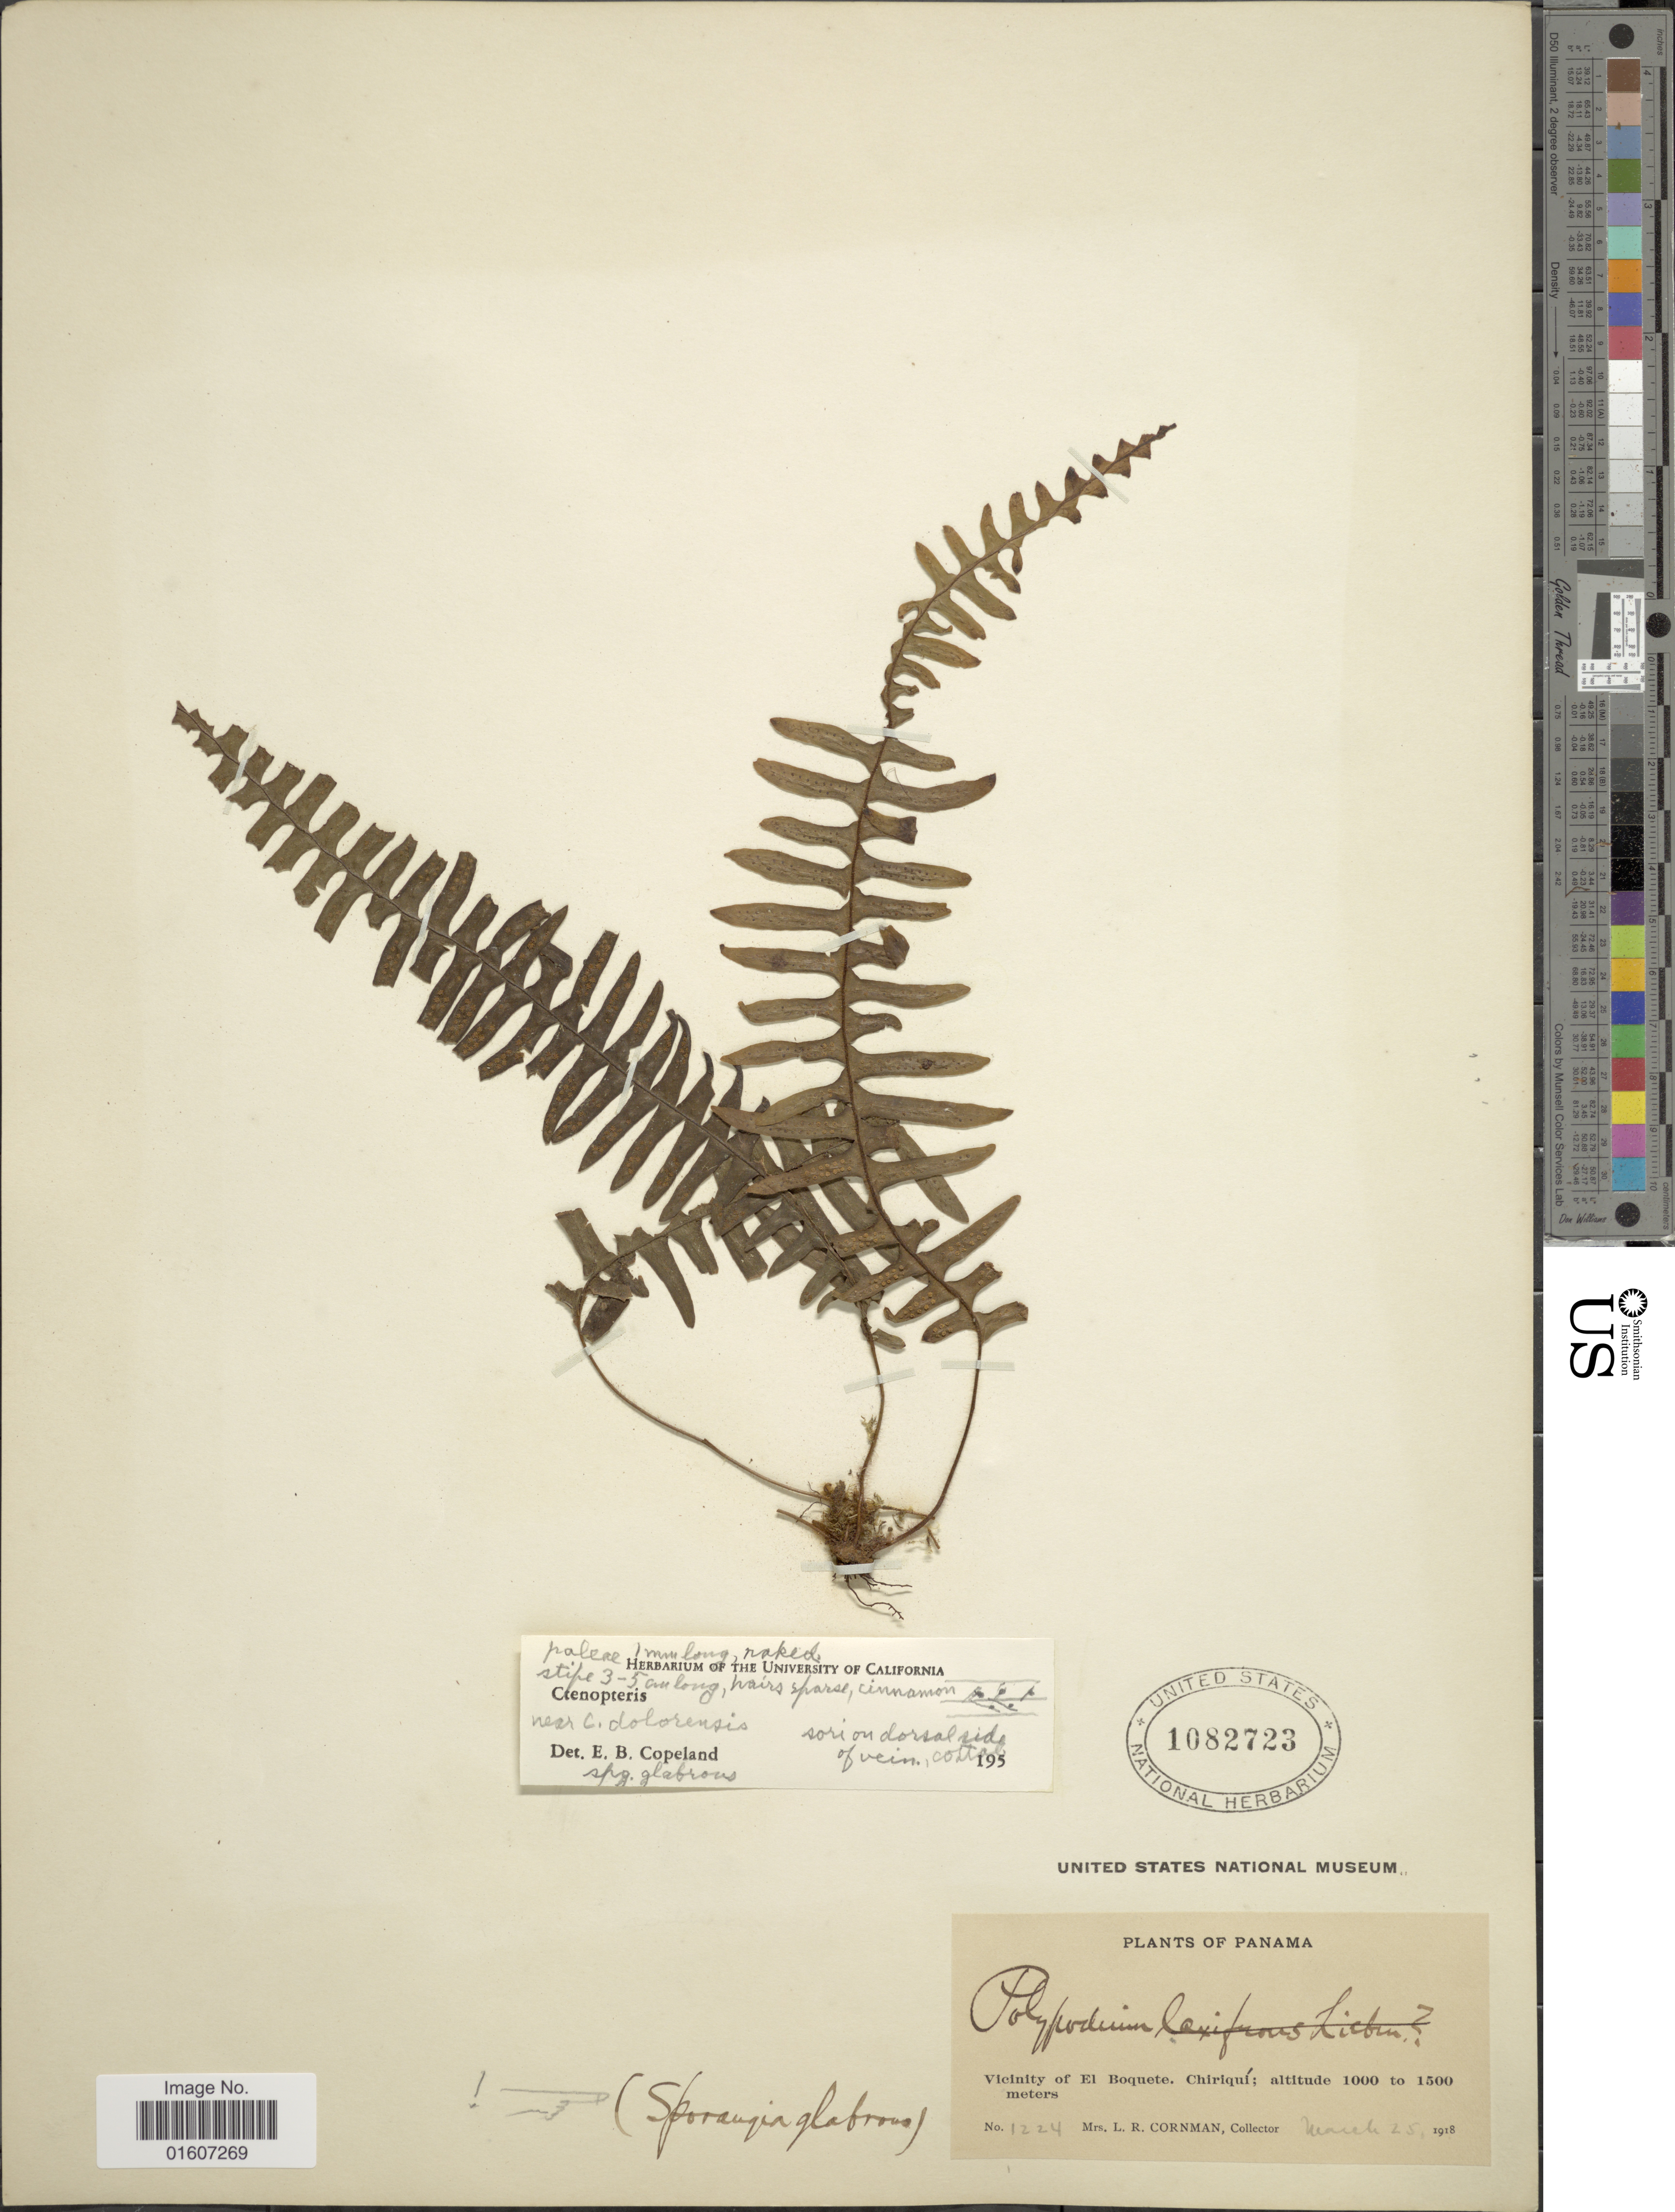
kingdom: Plantae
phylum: Tracheophyta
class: Polypodiopsida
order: Polypodiales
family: Polypodiaceae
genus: Terpsichore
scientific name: Terpsichore atroviridis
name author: (Copel.) A.R. Sm.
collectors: L. Cornman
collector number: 1224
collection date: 1918-03-25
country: Panama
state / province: Chiriqui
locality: Vicinity of El Boquete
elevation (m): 1000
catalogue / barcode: US 1082723